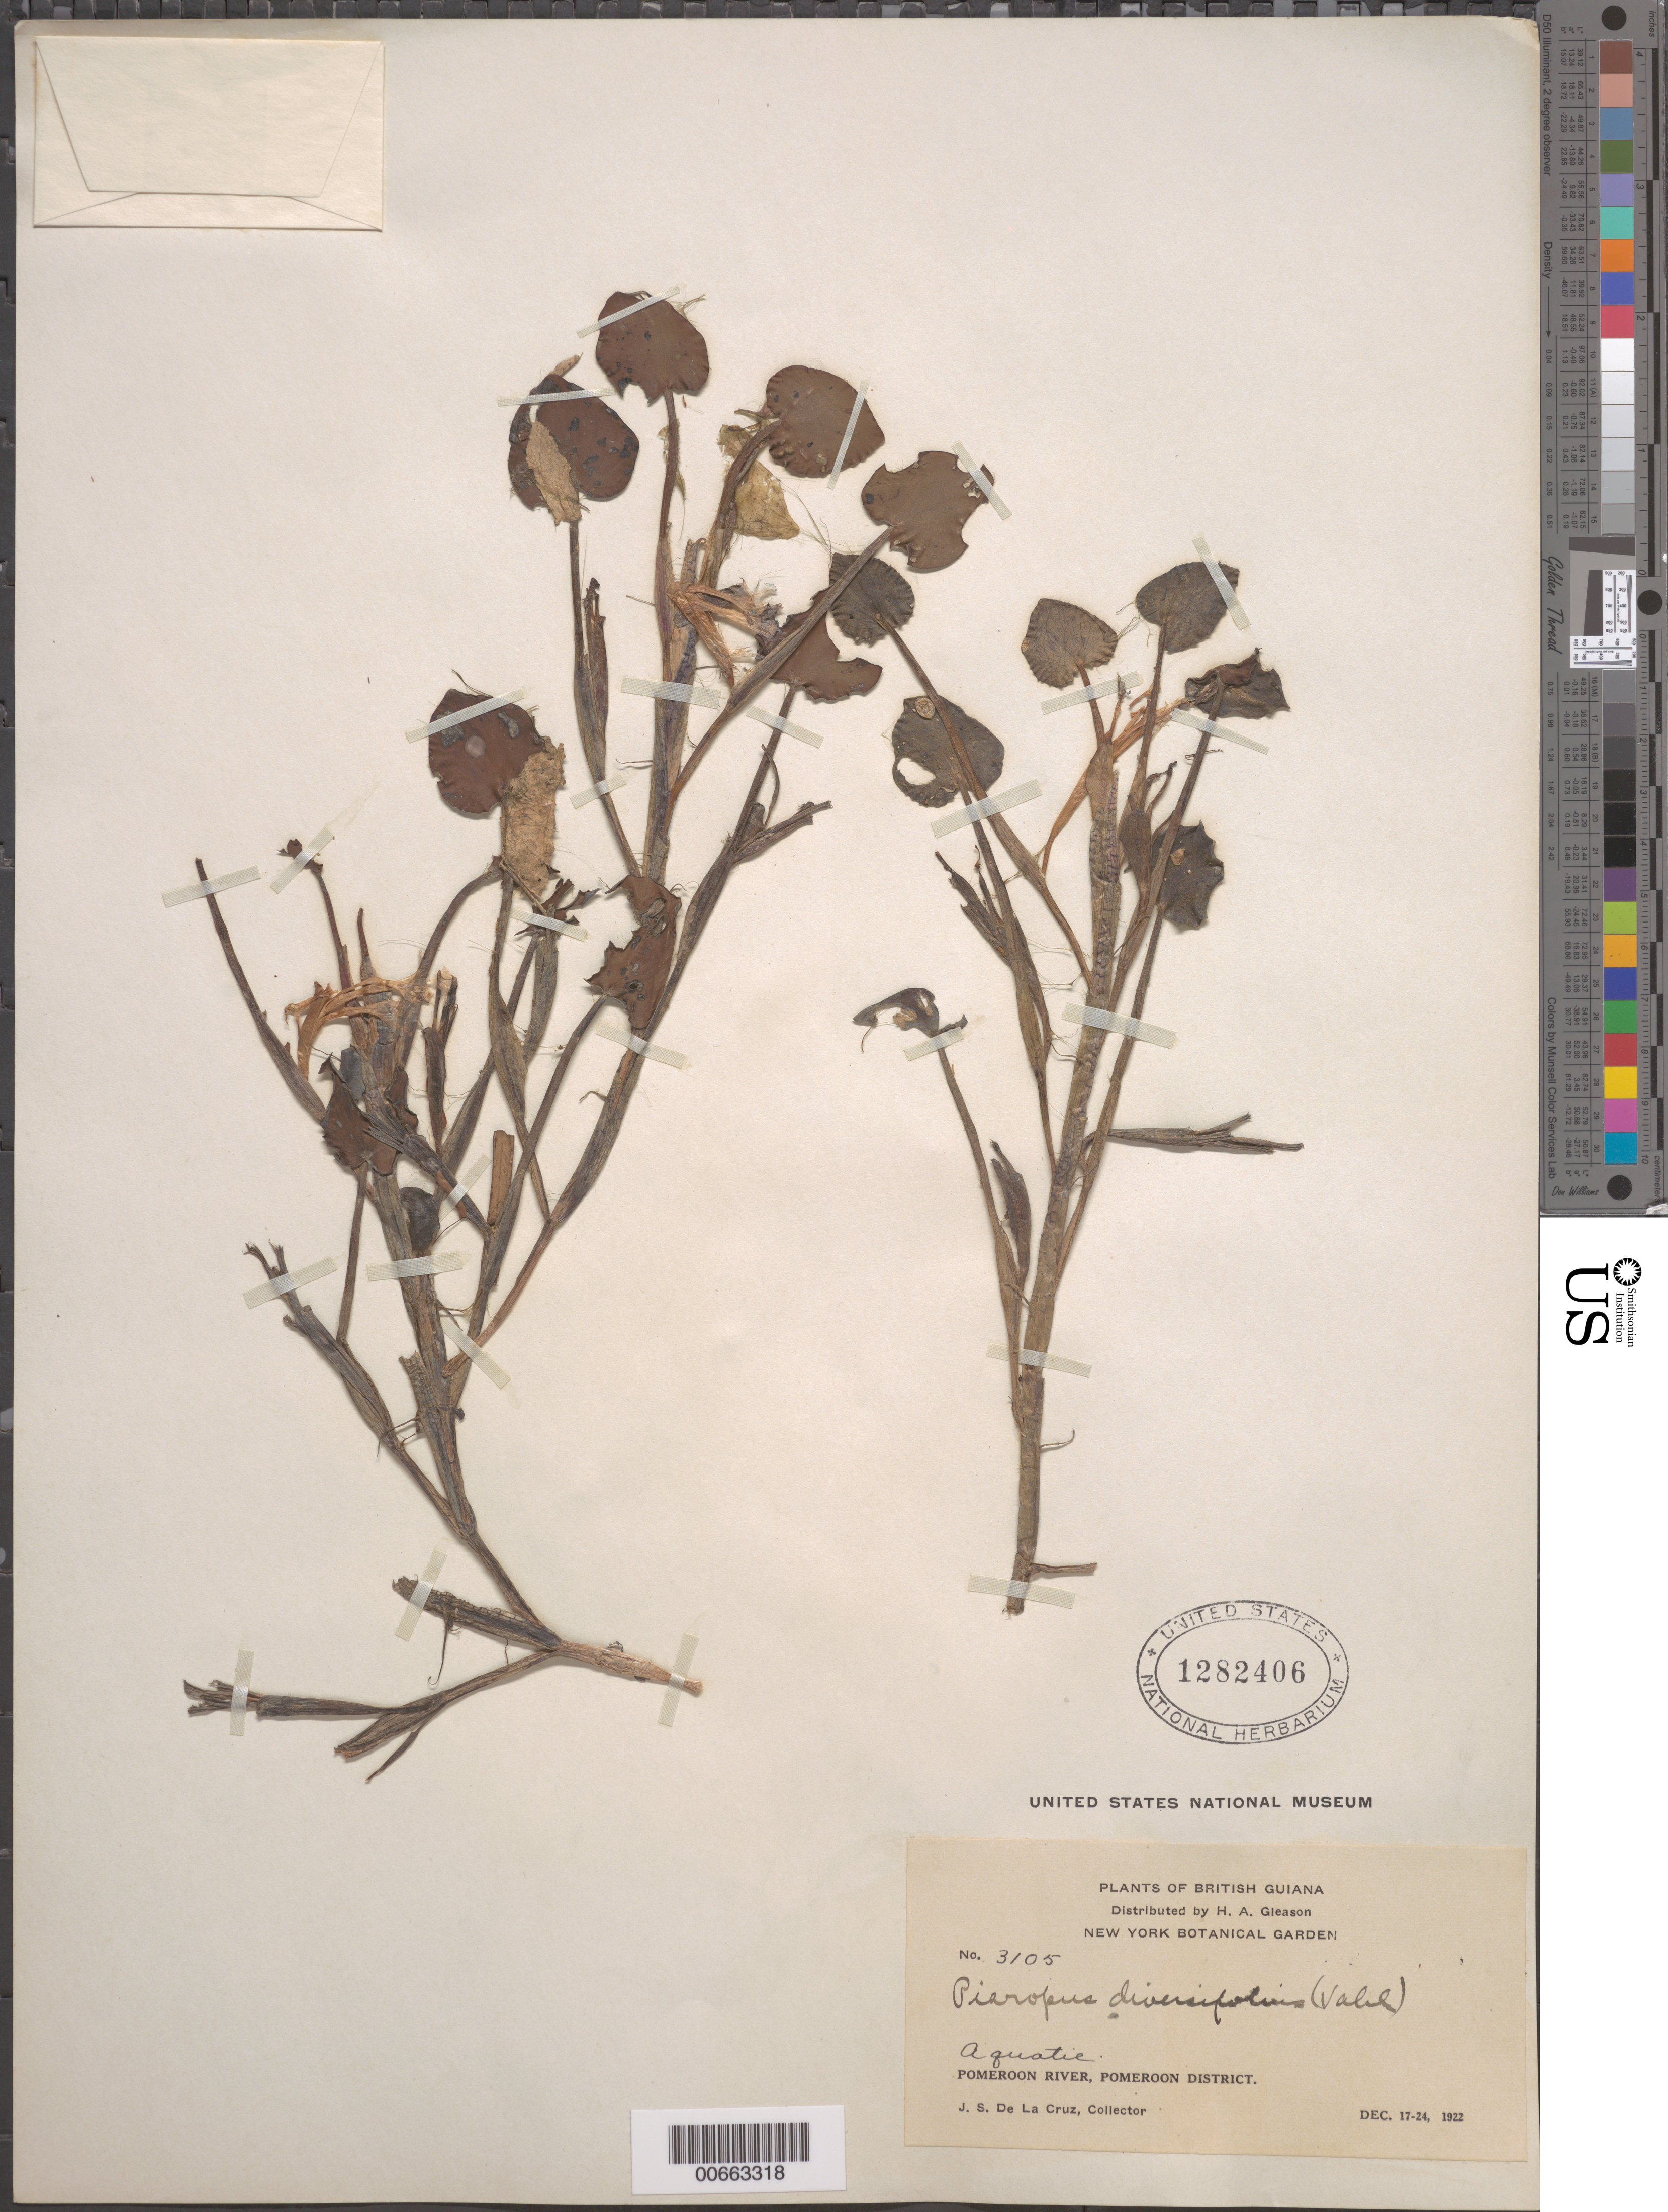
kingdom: Plantae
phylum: Tracheophyta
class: Liliopsida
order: Commelinales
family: Pontederiaceae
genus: Eichhornia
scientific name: Eichhornia diversifolia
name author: (Vahl) Urb.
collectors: J. S. de la Cruz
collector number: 3105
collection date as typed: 17-Dec-22 to 24-Dec-22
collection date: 1922-12-17/1922-12-24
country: Guyana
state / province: Pomeroon-Supenaam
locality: Pomeroon R.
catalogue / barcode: US 1282406